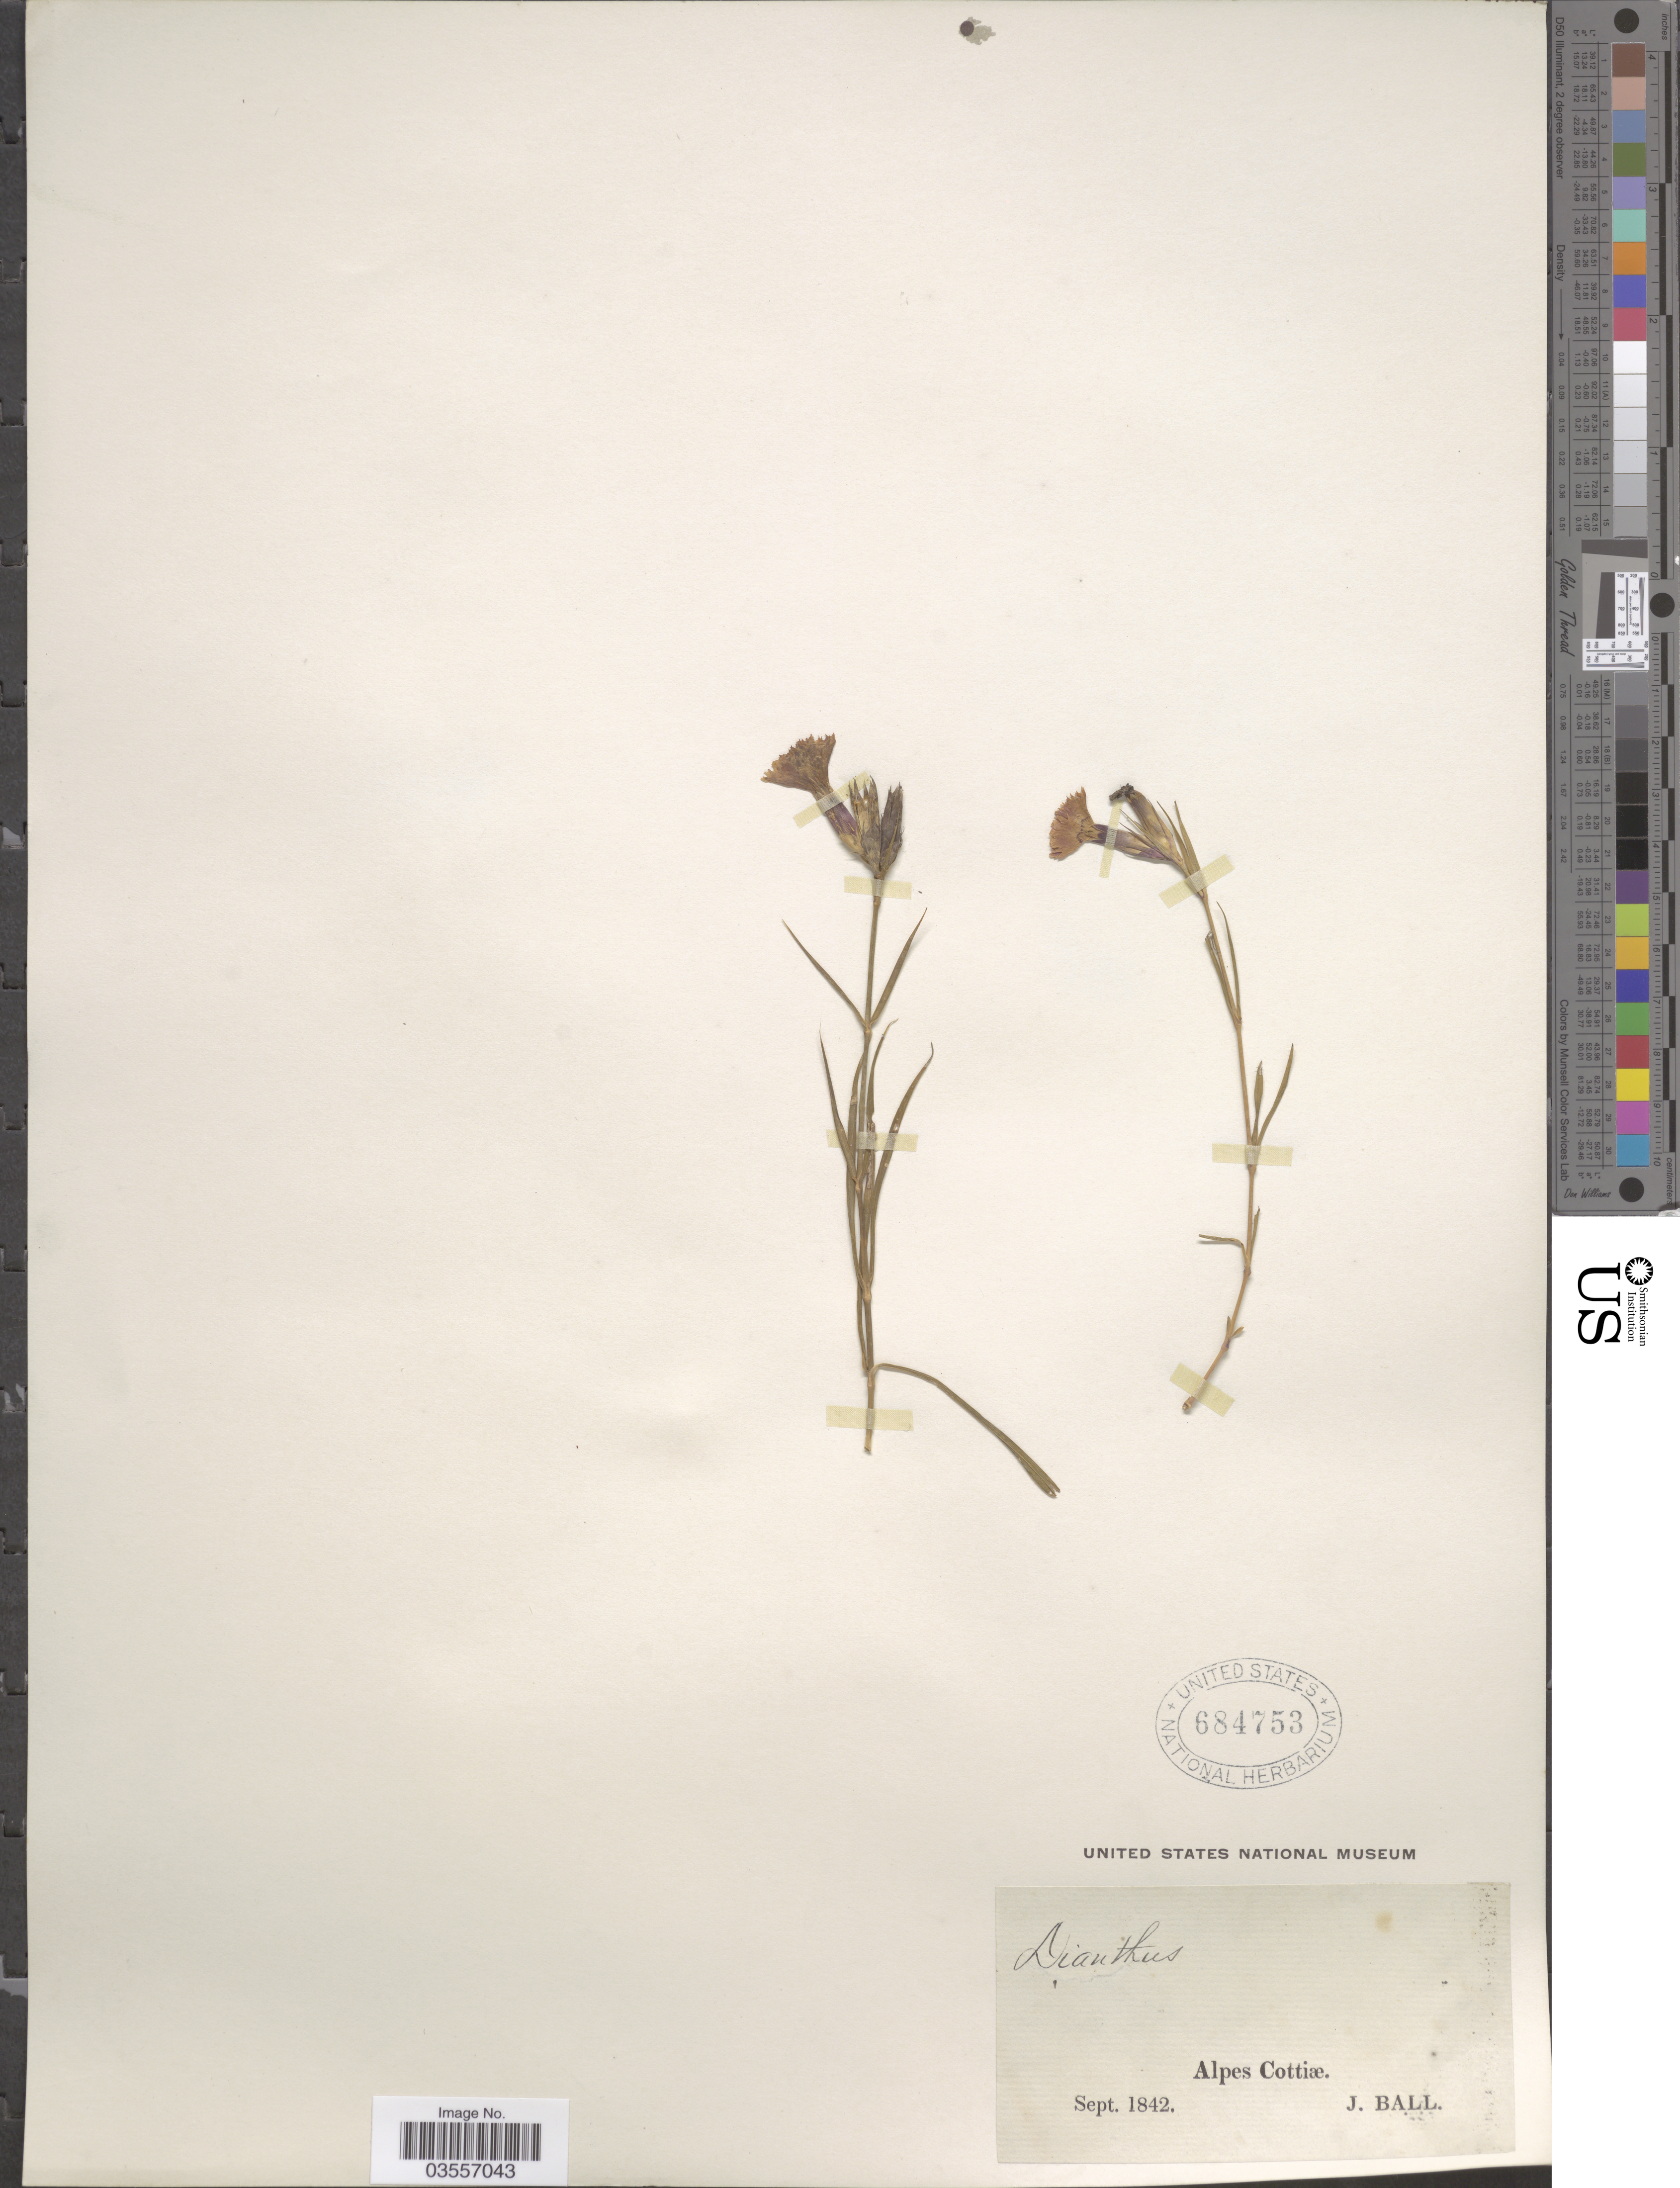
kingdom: Plantae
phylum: Tracheophyta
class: Magnoliopsida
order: Caryophyllales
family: Caryophyllaceae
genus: Dianthus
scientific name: Dianthus sp.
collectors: J. Ball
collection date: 1842-09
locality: Alpes Cottiæ.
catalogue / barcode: US 684753